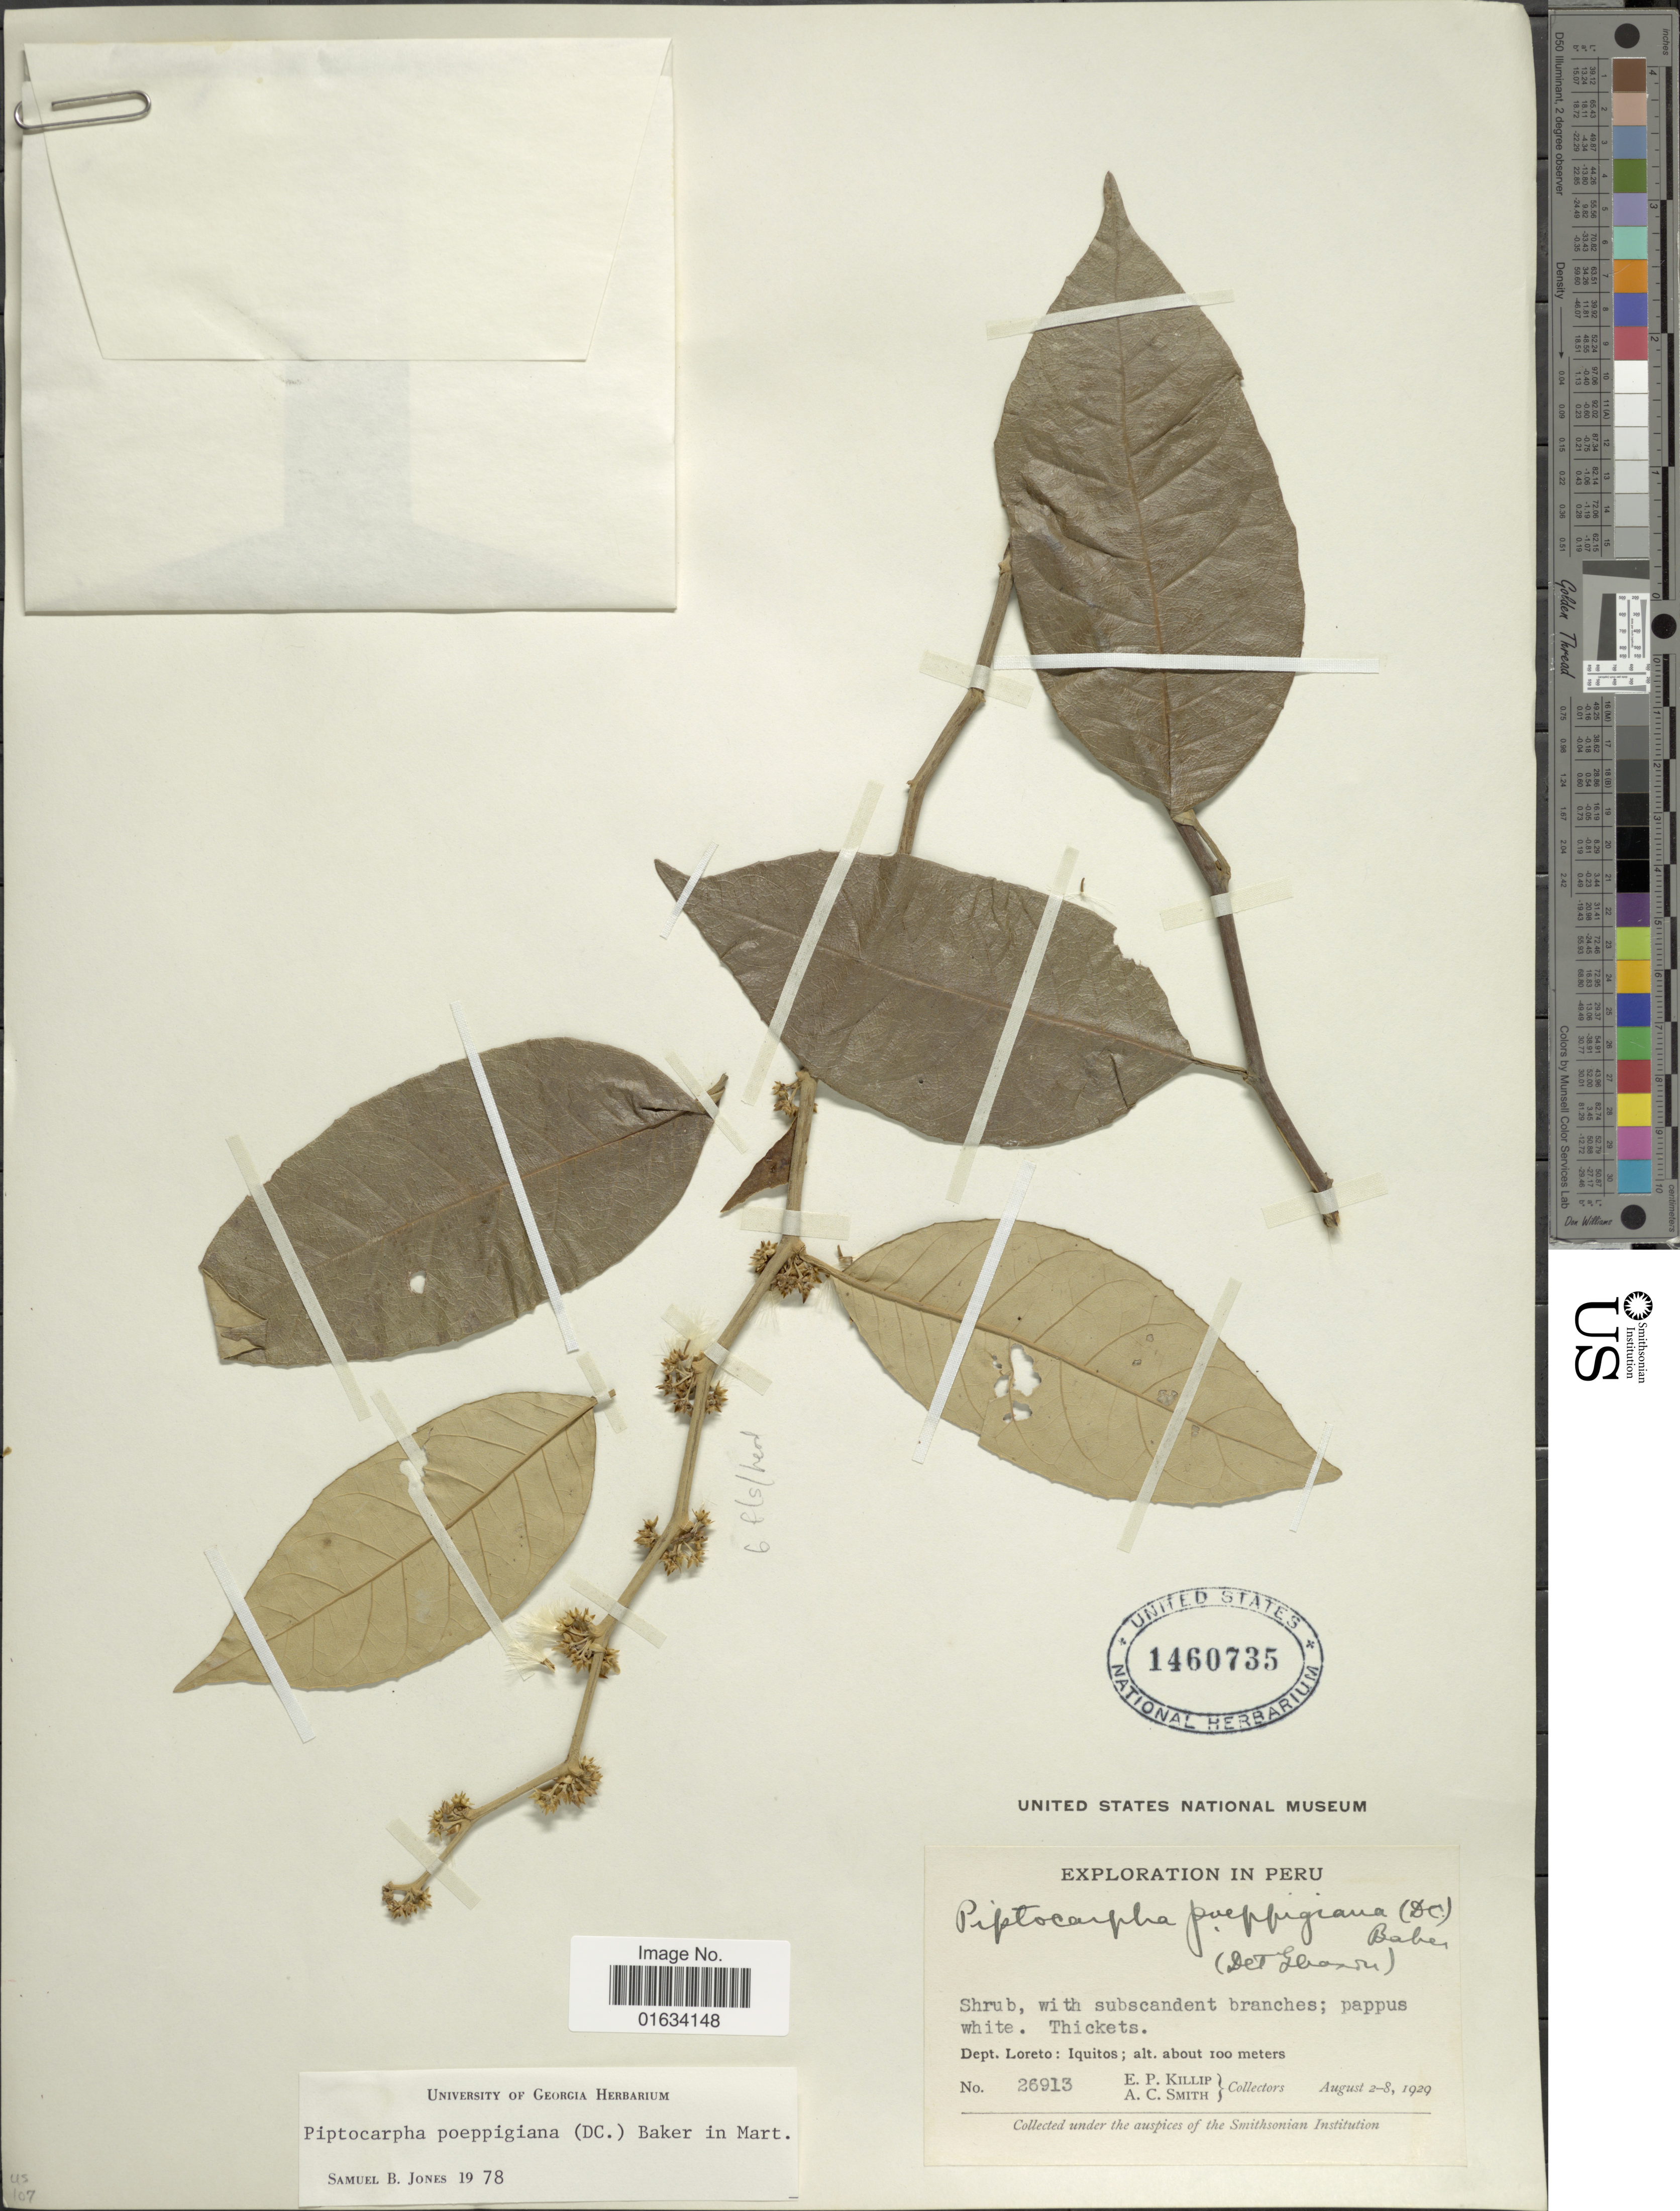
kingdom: Plantae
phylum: Tracheophyta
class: Magnoliopsida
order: Asterales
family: Asteraceae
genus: Piptocarpha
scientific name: Piptocarpha poeppigiana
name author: (DC.) Baker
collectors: E. P. Killip & A. C. Smith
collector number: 26913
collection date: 1929-08-02/1929-08-08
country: Peru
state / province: Loreto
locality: Peru. Dept. Loreto: Iquitos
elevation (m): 100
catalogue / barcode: US 1460735